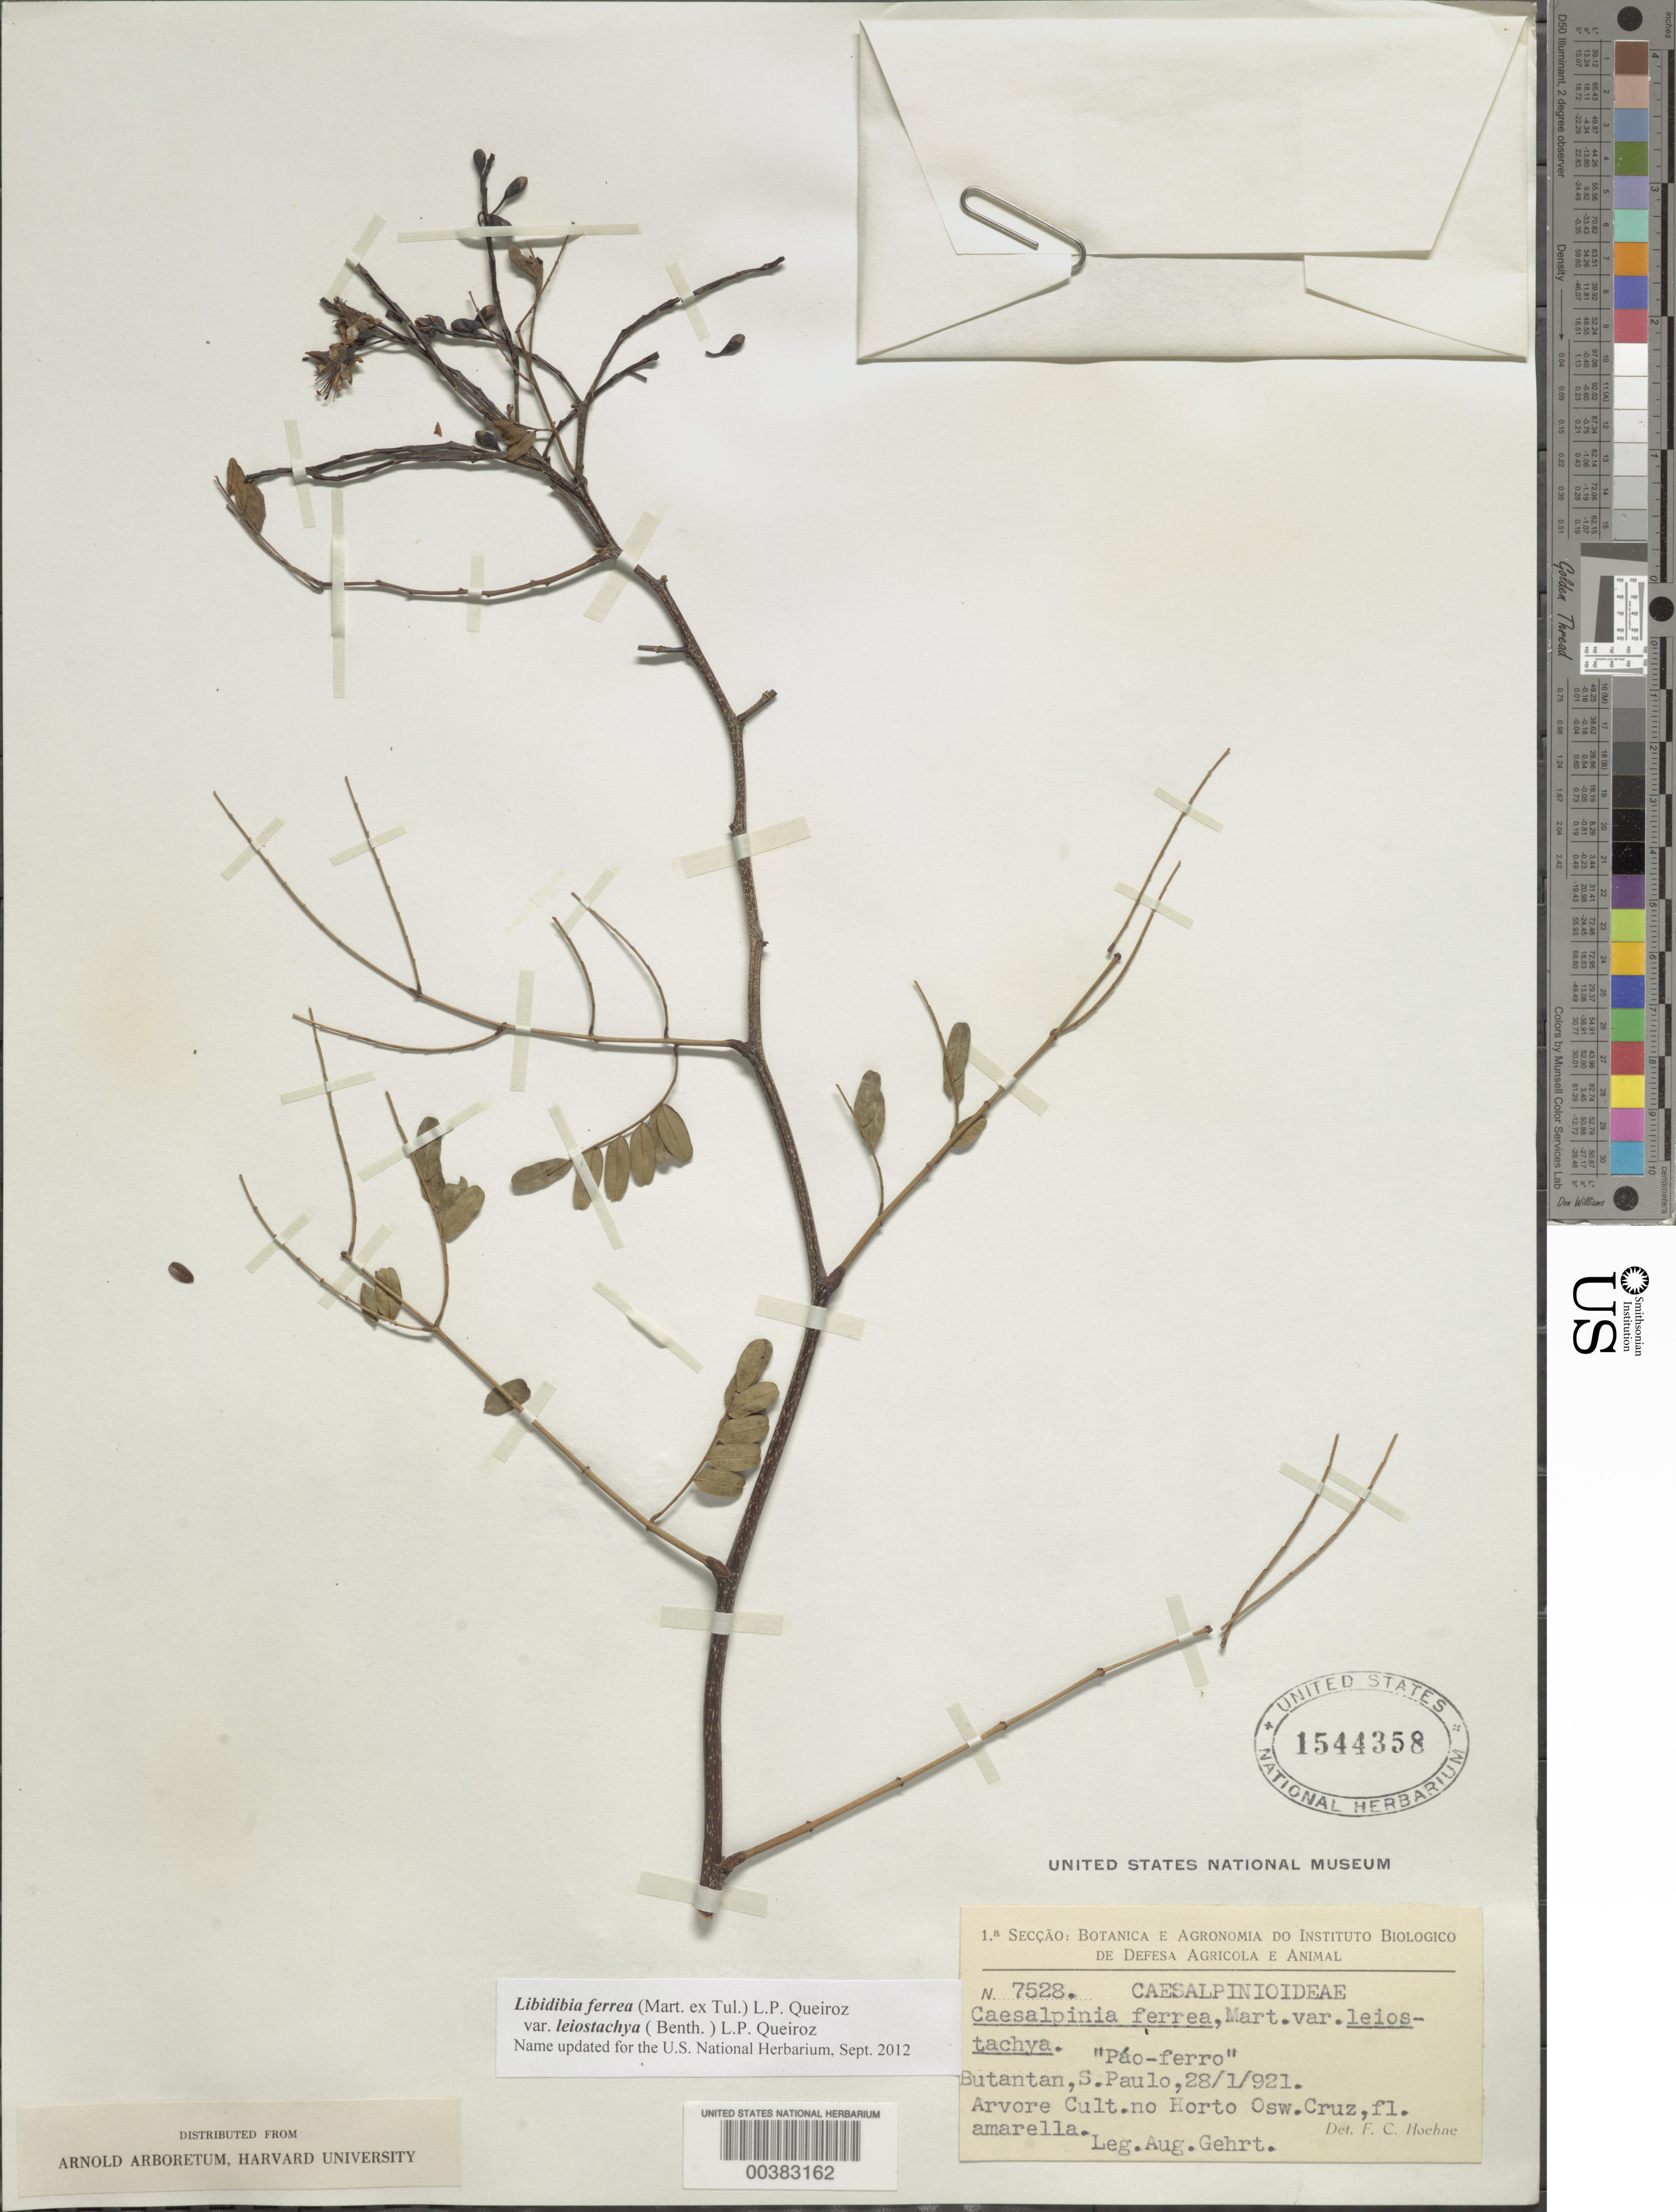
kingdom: Plantae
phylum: Tracheophyta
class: Magnoliopsida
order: Fabales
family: Fabaceae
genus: Libidibia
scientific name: Libidibia ferrea var. leiostachya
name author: (Benth.) L.P. Queiroz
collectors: W. Weingart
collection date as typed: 09 Apr 1914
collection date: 1914-04-09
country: Germany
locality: Gorgenthal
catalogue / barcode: US 1544358